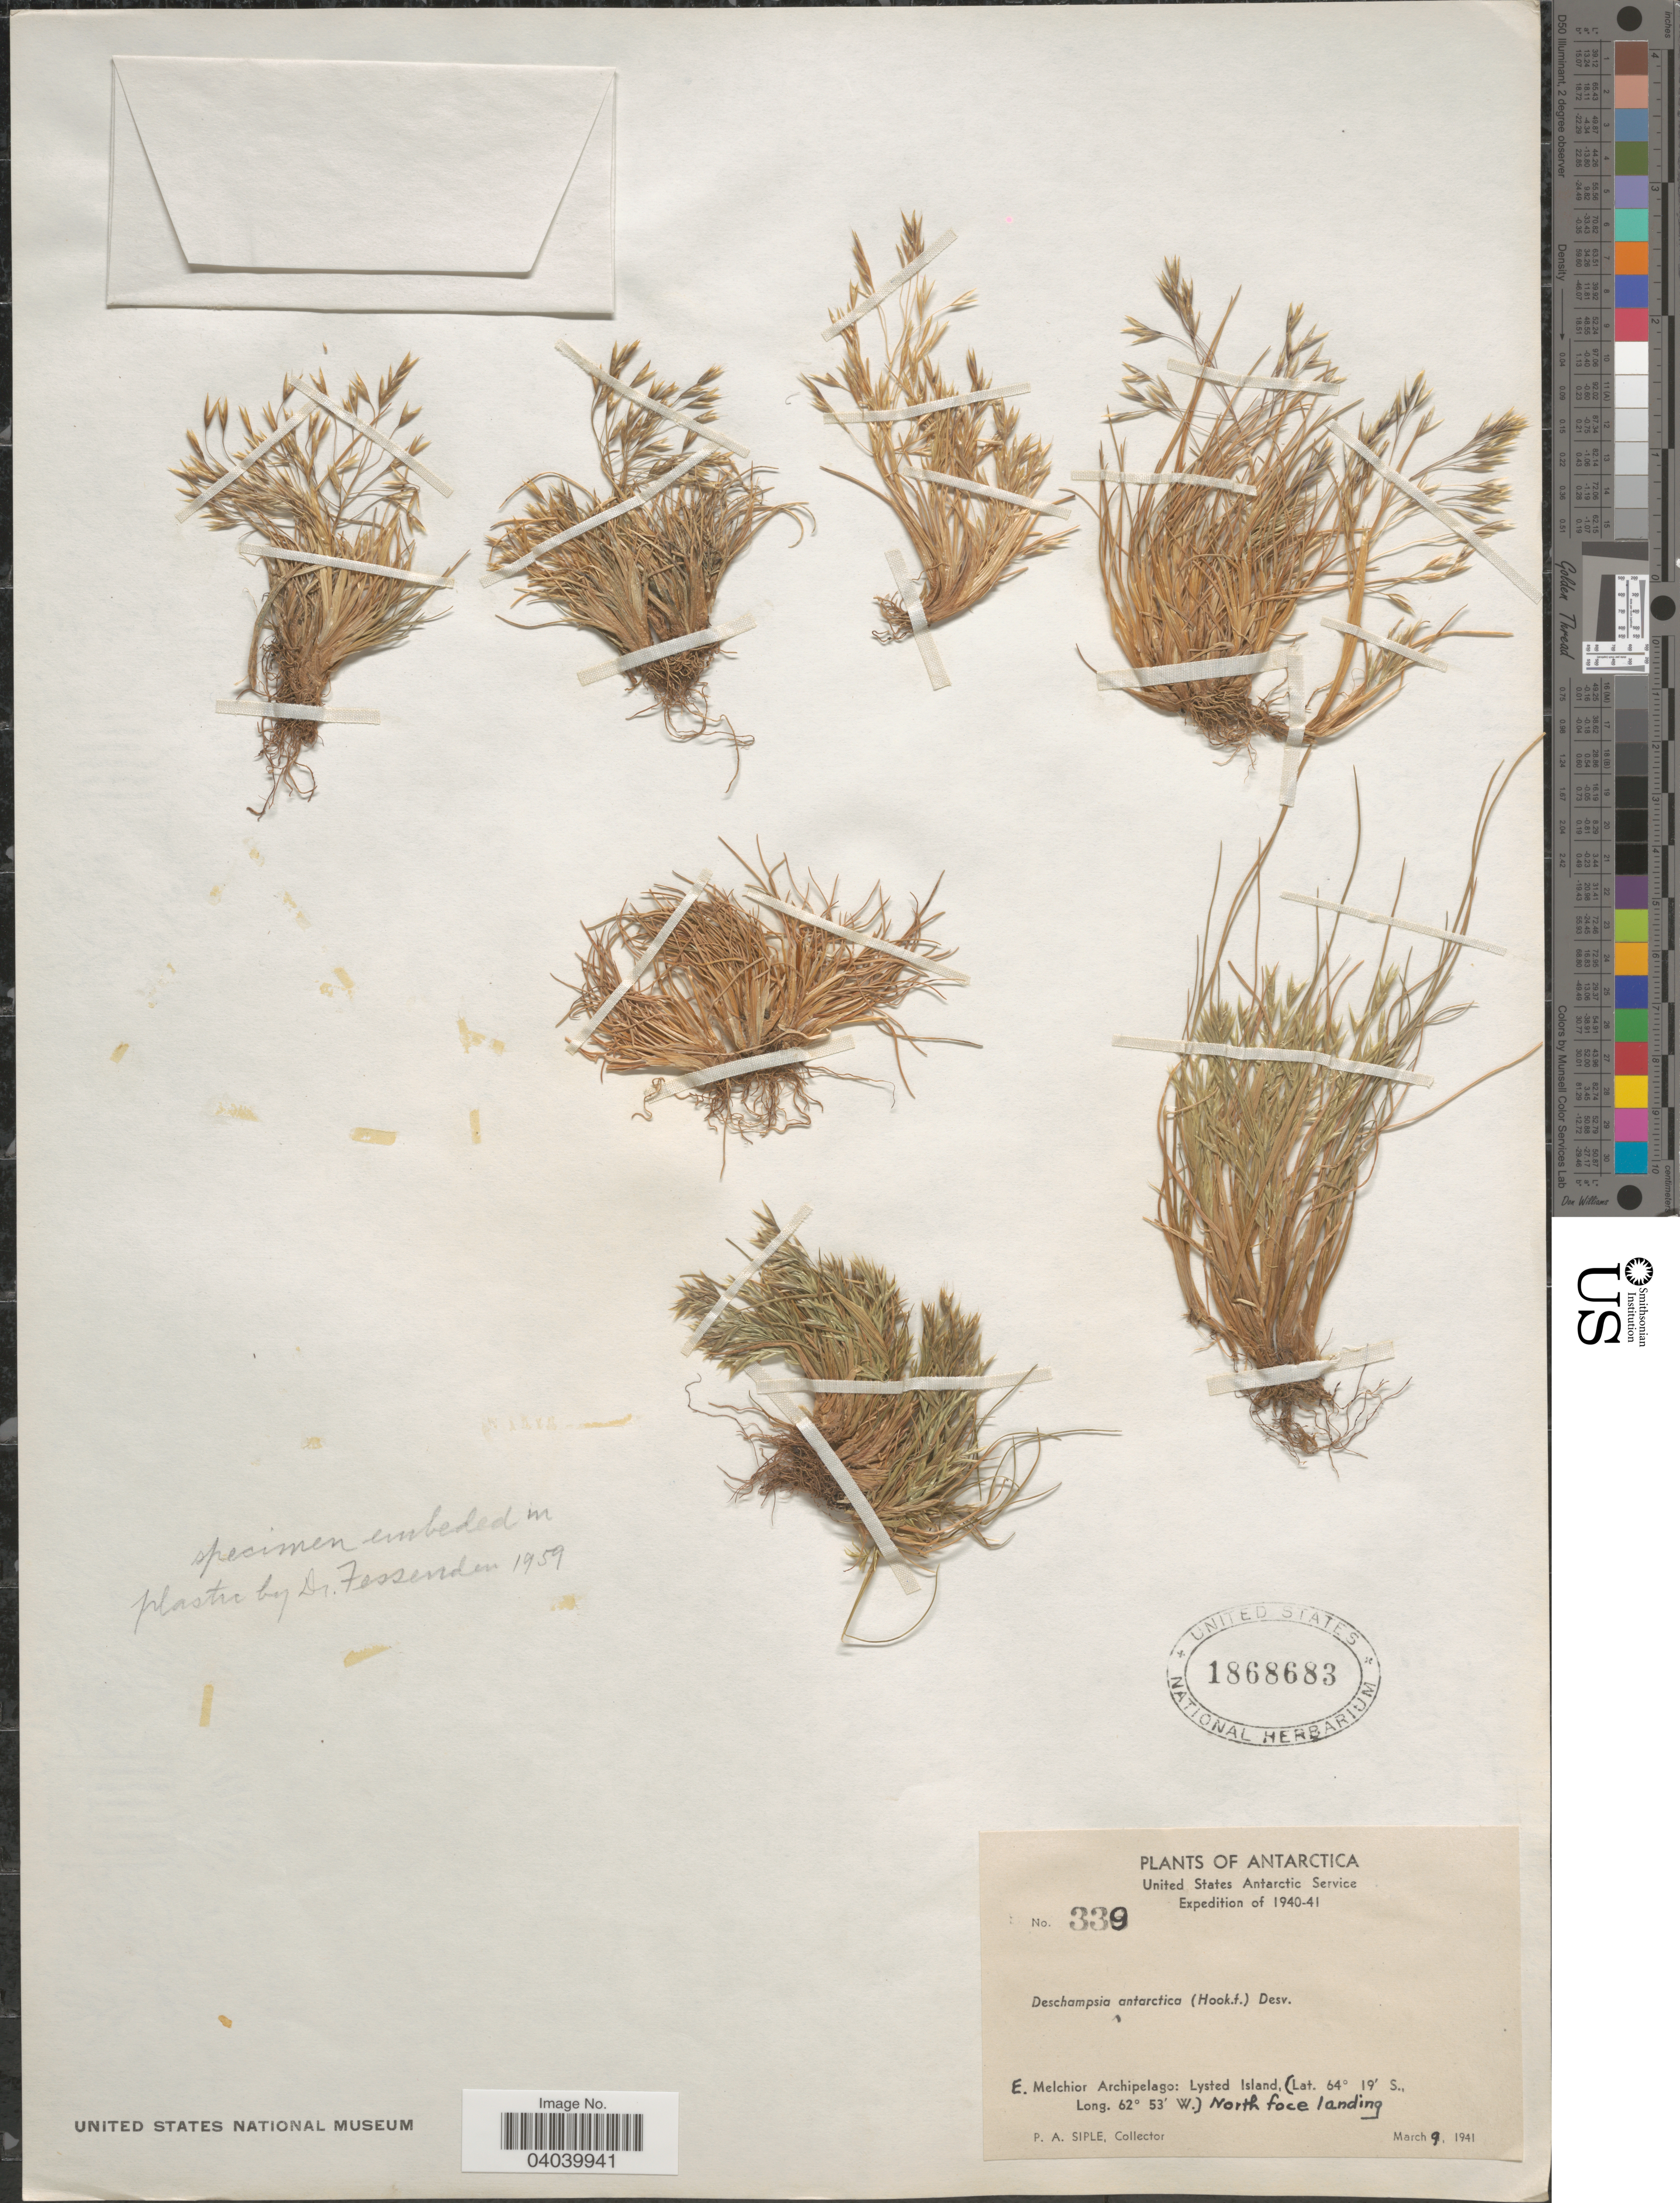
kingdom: Plantae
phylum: Tracheophyta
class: Liliopsida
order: Poales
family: Poaceae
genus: Deschampsia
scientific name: Deschampsia antarctica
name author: É. Desv.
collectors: P. Siple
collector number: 339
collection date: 1941-03-09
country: Antarctica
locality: E. Melchior Archipelago: Lysted Island, North face landing.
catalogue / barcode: US 1868683